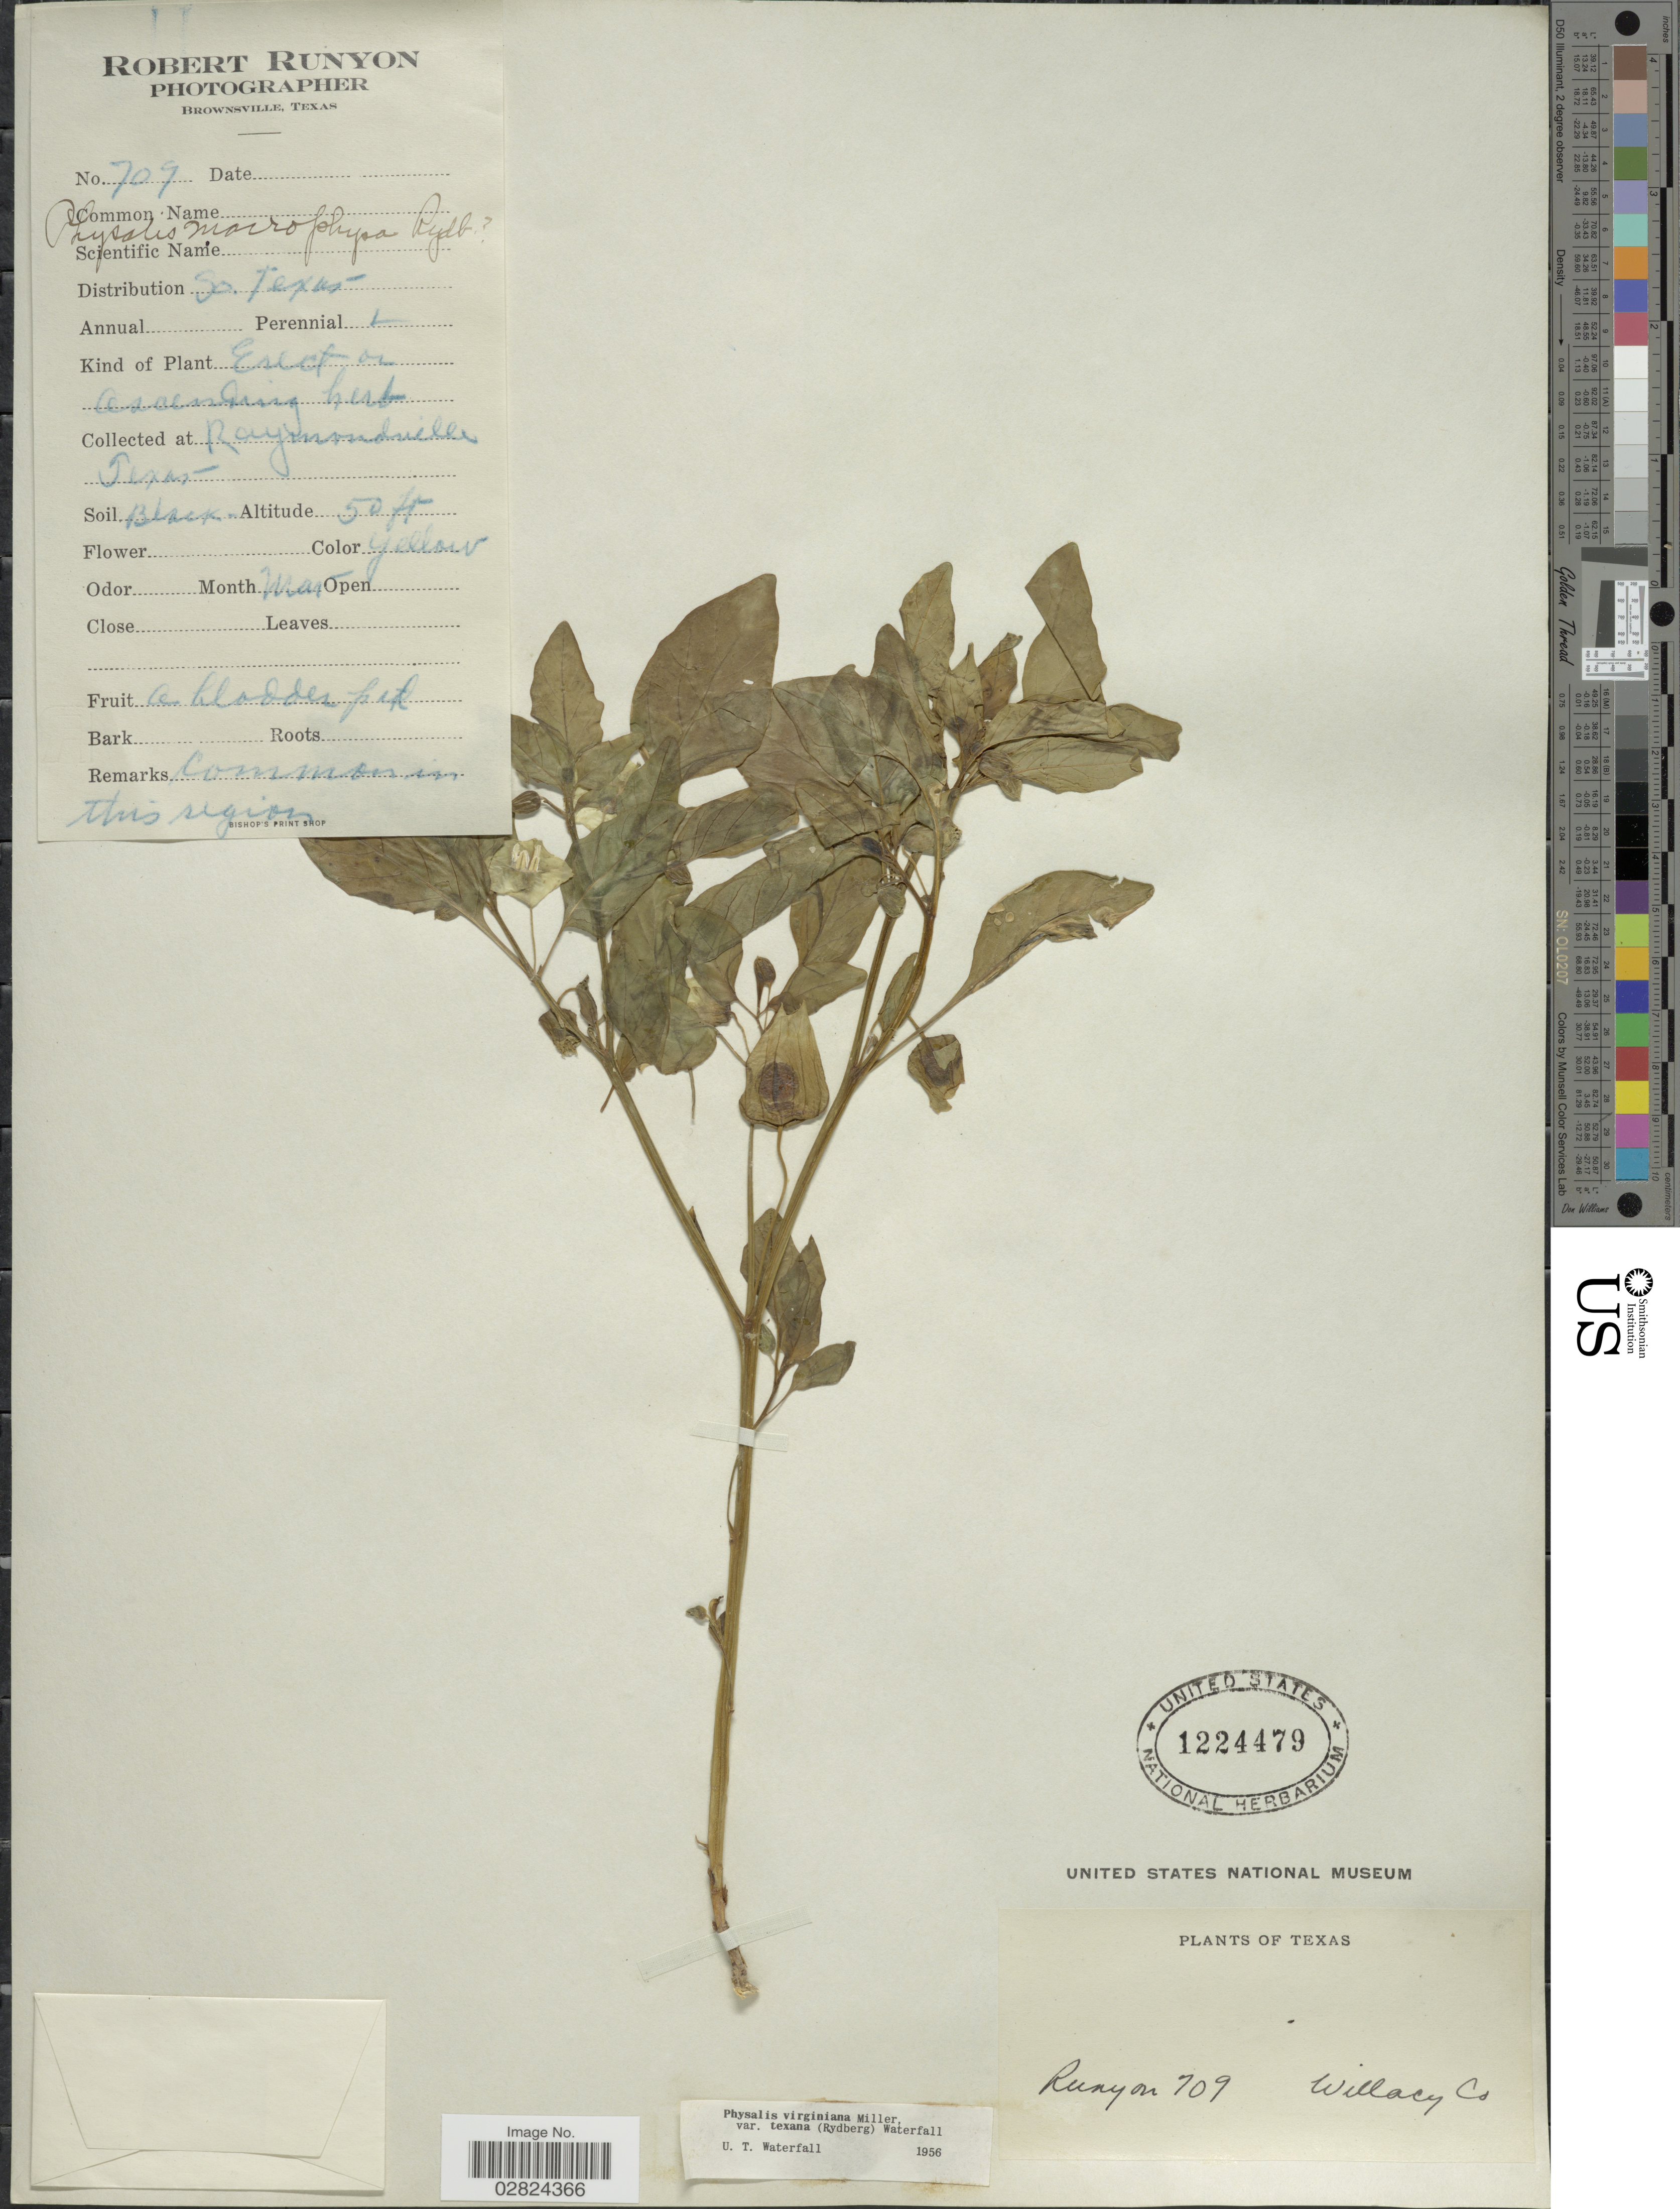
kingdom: Plantae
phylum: Tracheophyta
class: Magnoliopsida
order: Solanales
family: Solanaceae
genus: Physalis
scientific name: Physalis texana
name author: Rydb.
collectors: R. Runyon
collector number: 709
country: United States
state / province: Texas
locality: Willacy Co, Raymondville. So. Texas.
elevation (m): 15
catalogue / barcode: US 1224479